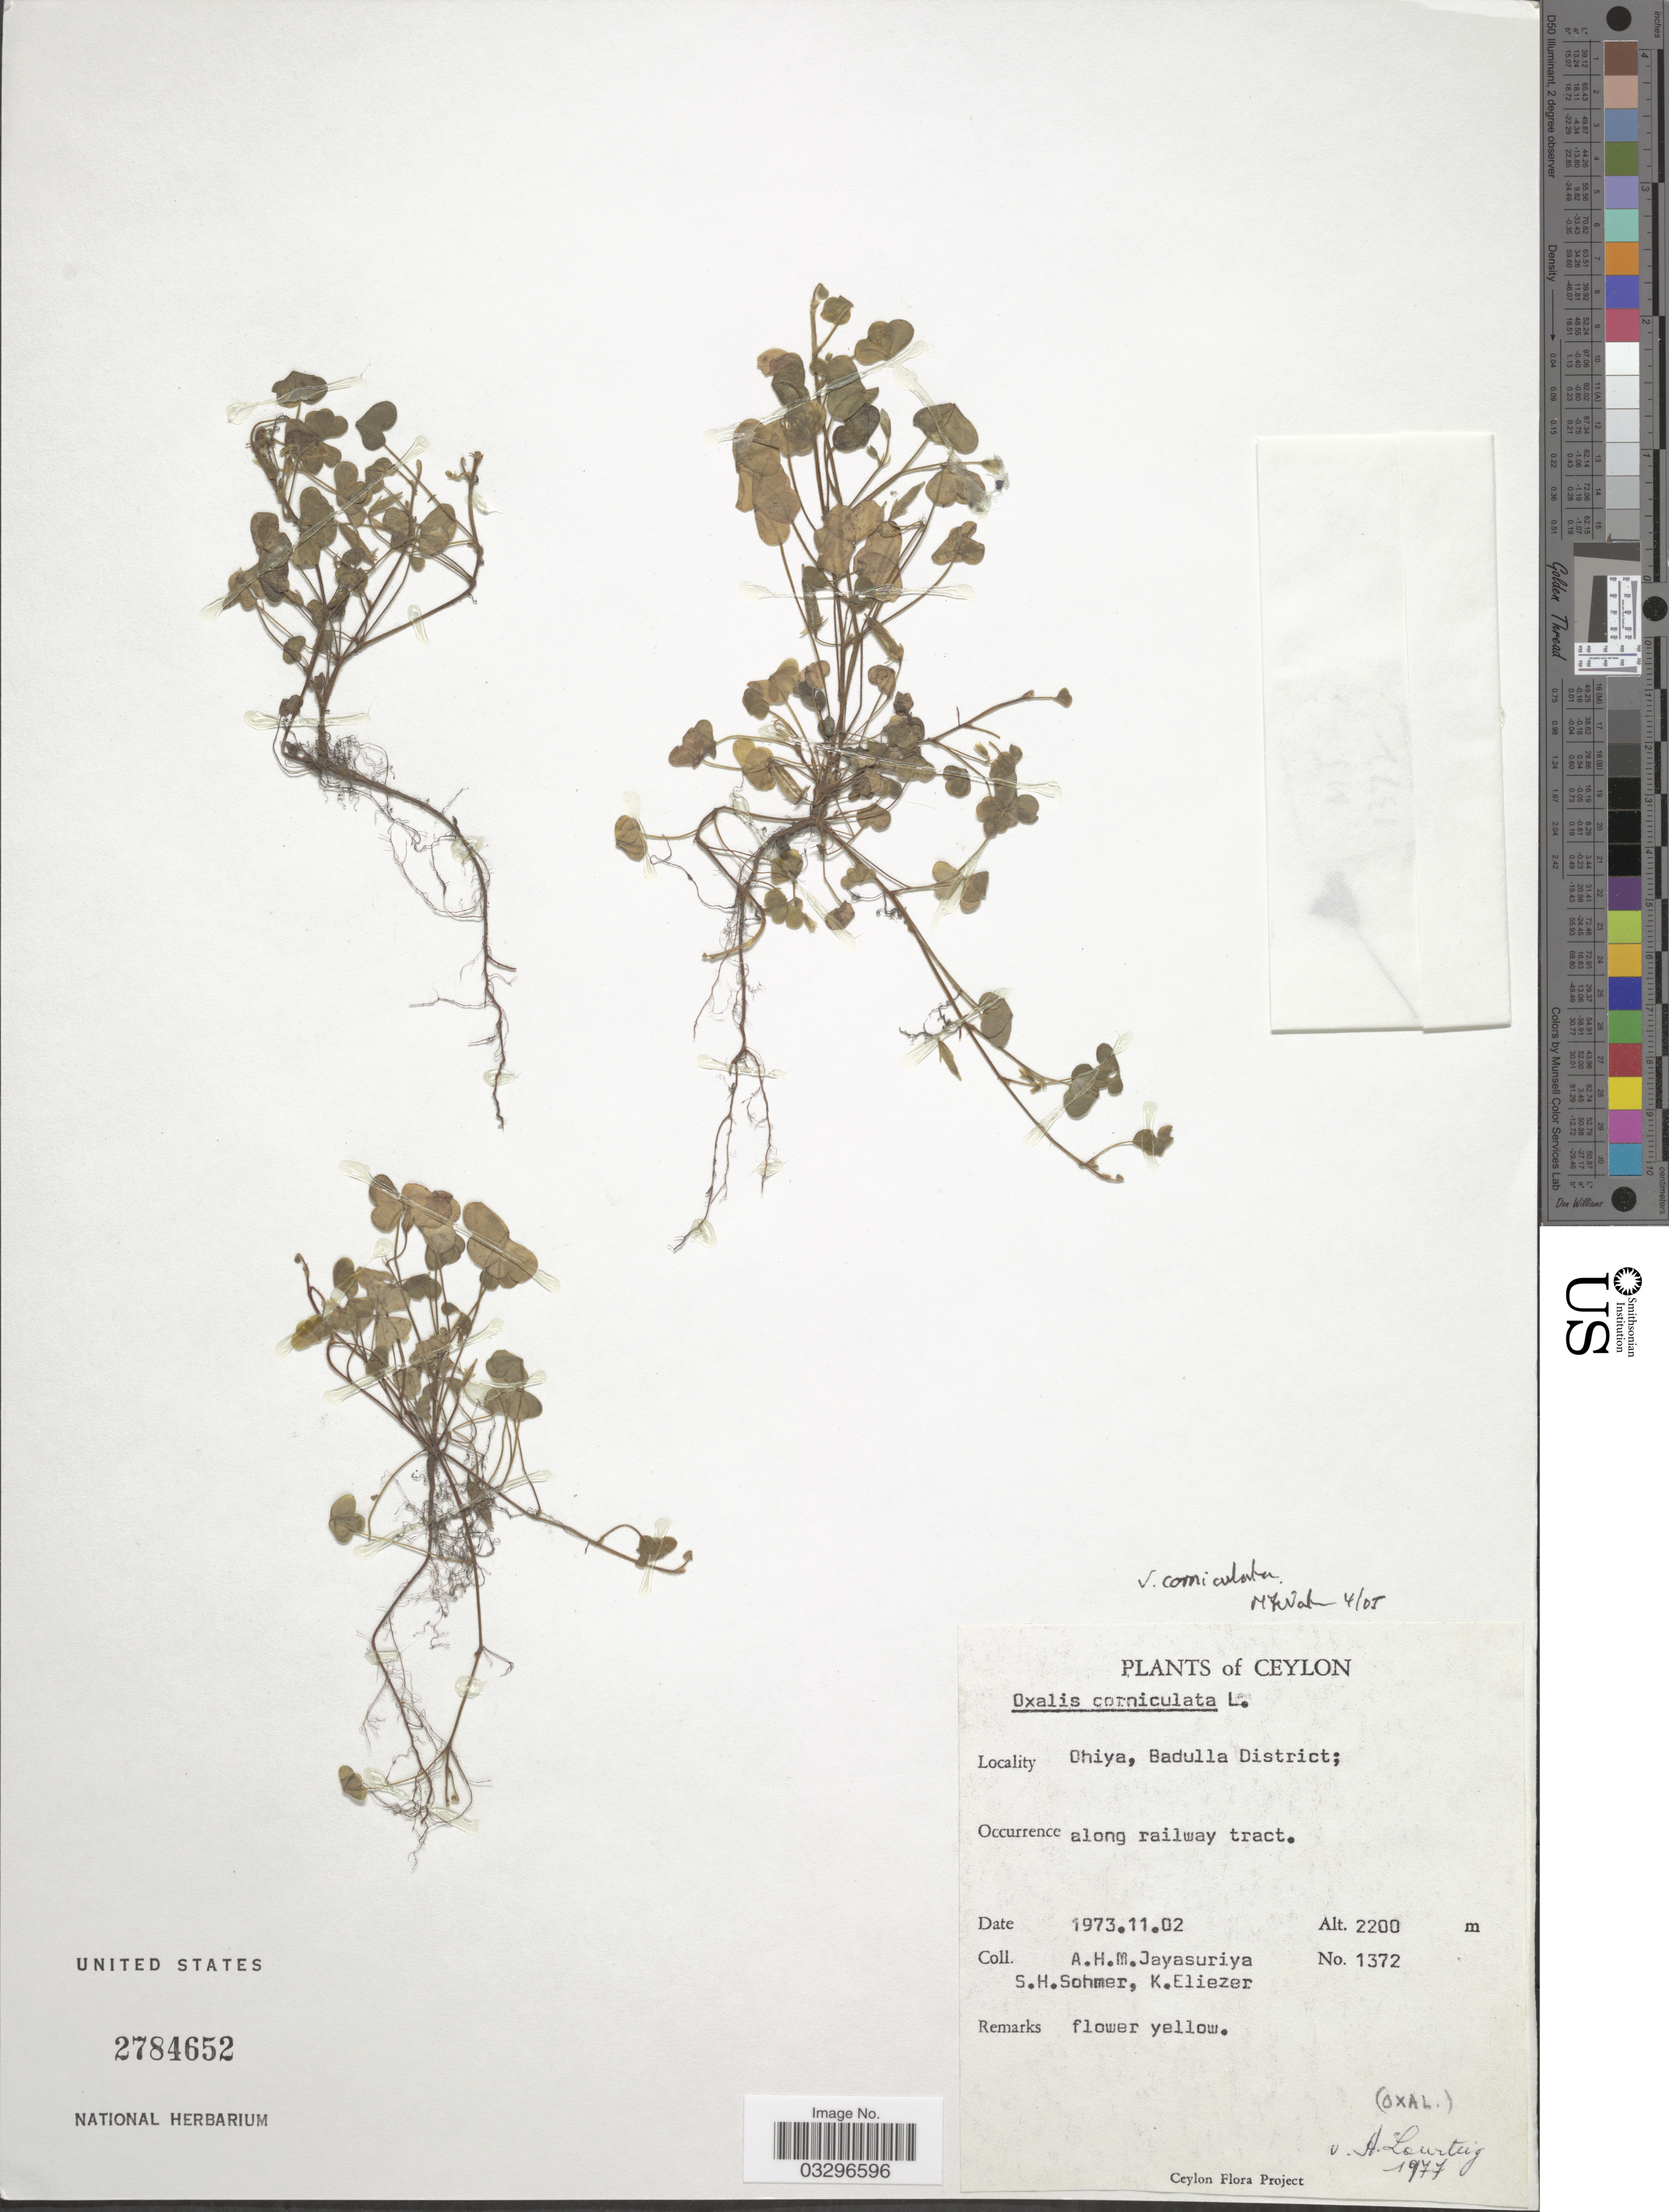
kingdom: Plantae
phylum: Tracheophyta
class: Magnoliopsida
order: Oxalidales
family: Oxalidaceae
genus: Oxalis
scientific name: Oxalis corniculata var. corniculata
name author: L.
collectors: A. H. Jayasuriya, S. H. Sohmer & K. Eliezer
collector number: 1372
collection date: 1973-11-02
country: Sri Lanka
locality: Ceylon, Ohiya, Badulla District.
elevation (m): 2200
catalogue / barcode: US 2784652